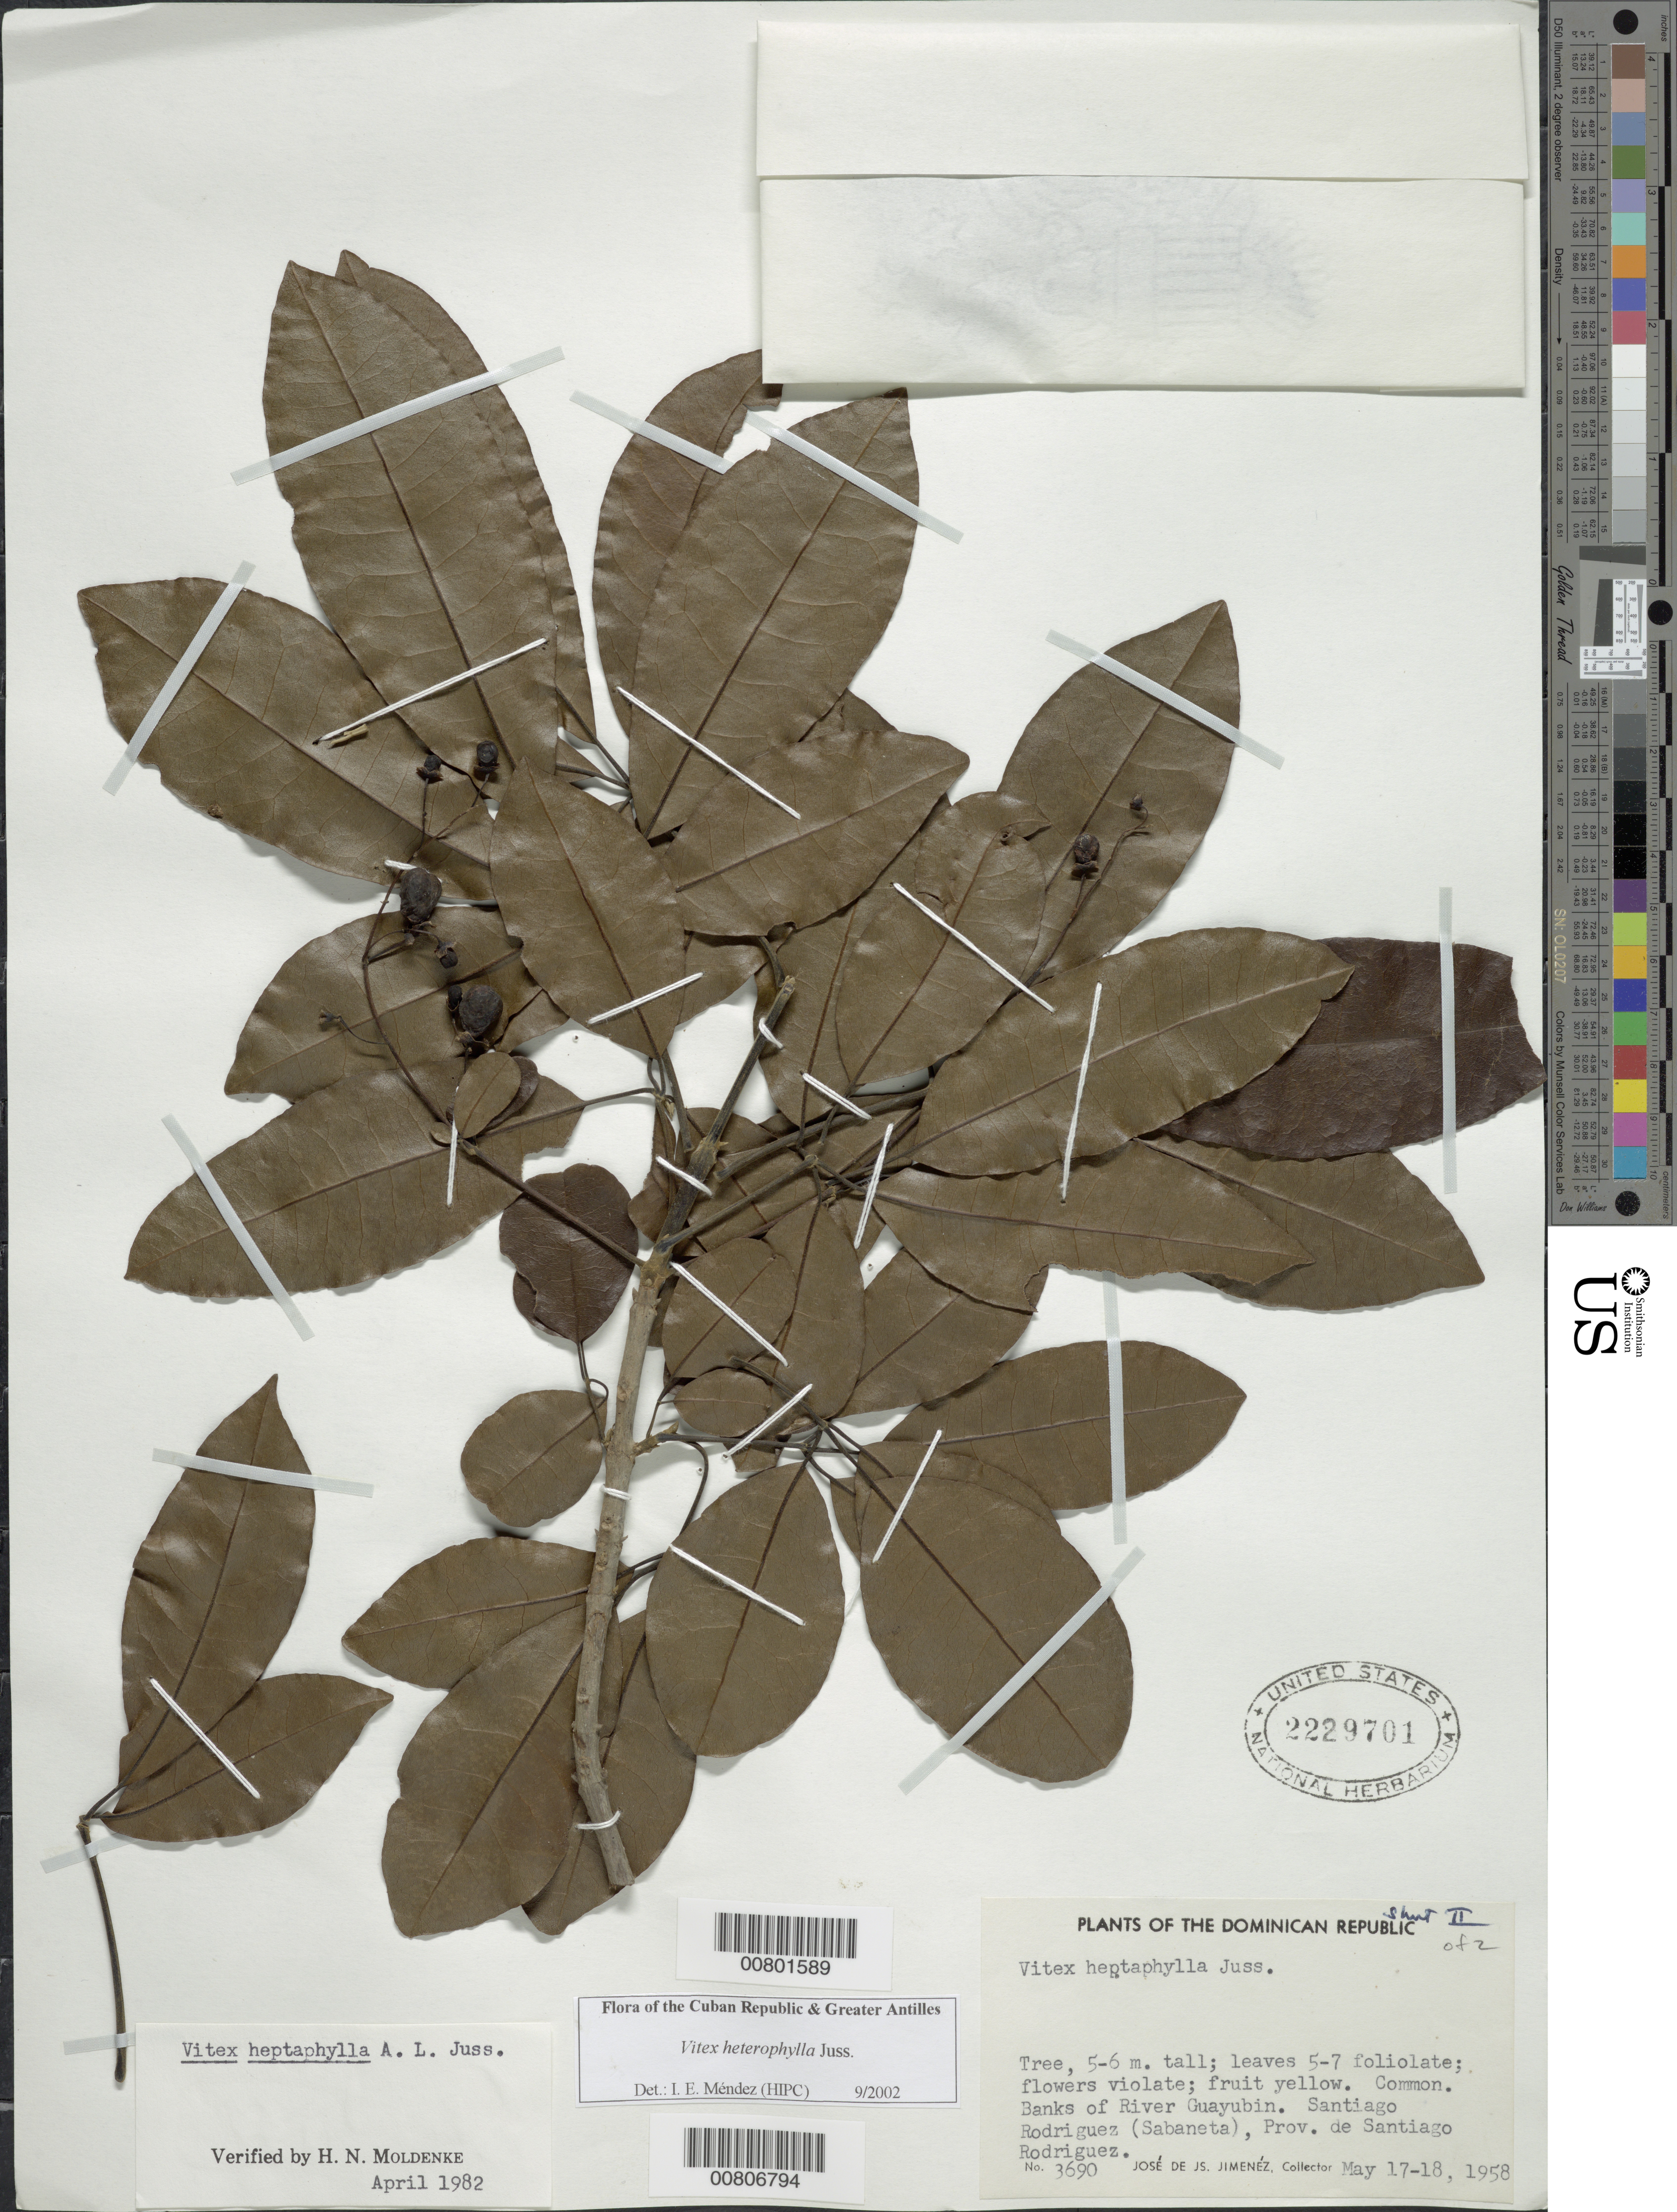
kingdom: Plantae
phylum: Tracheophyta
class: Magnoliopsida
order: Lamiales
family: Lamiaceae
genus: Vitex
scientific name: Vitex heptaphylla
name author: A. Juss.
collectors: J. J. Jiménez Almonte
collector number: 3690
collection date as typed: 17 May 1958 to 18 May 1958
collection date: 1958-05-17/1958-05-18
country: Dominican Republic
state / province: Santiago Rodríguez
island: Hispaniola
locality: Santiago Rodriguez (Sabaneta), River Guayubin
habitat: River banks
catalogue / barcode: US 2229701